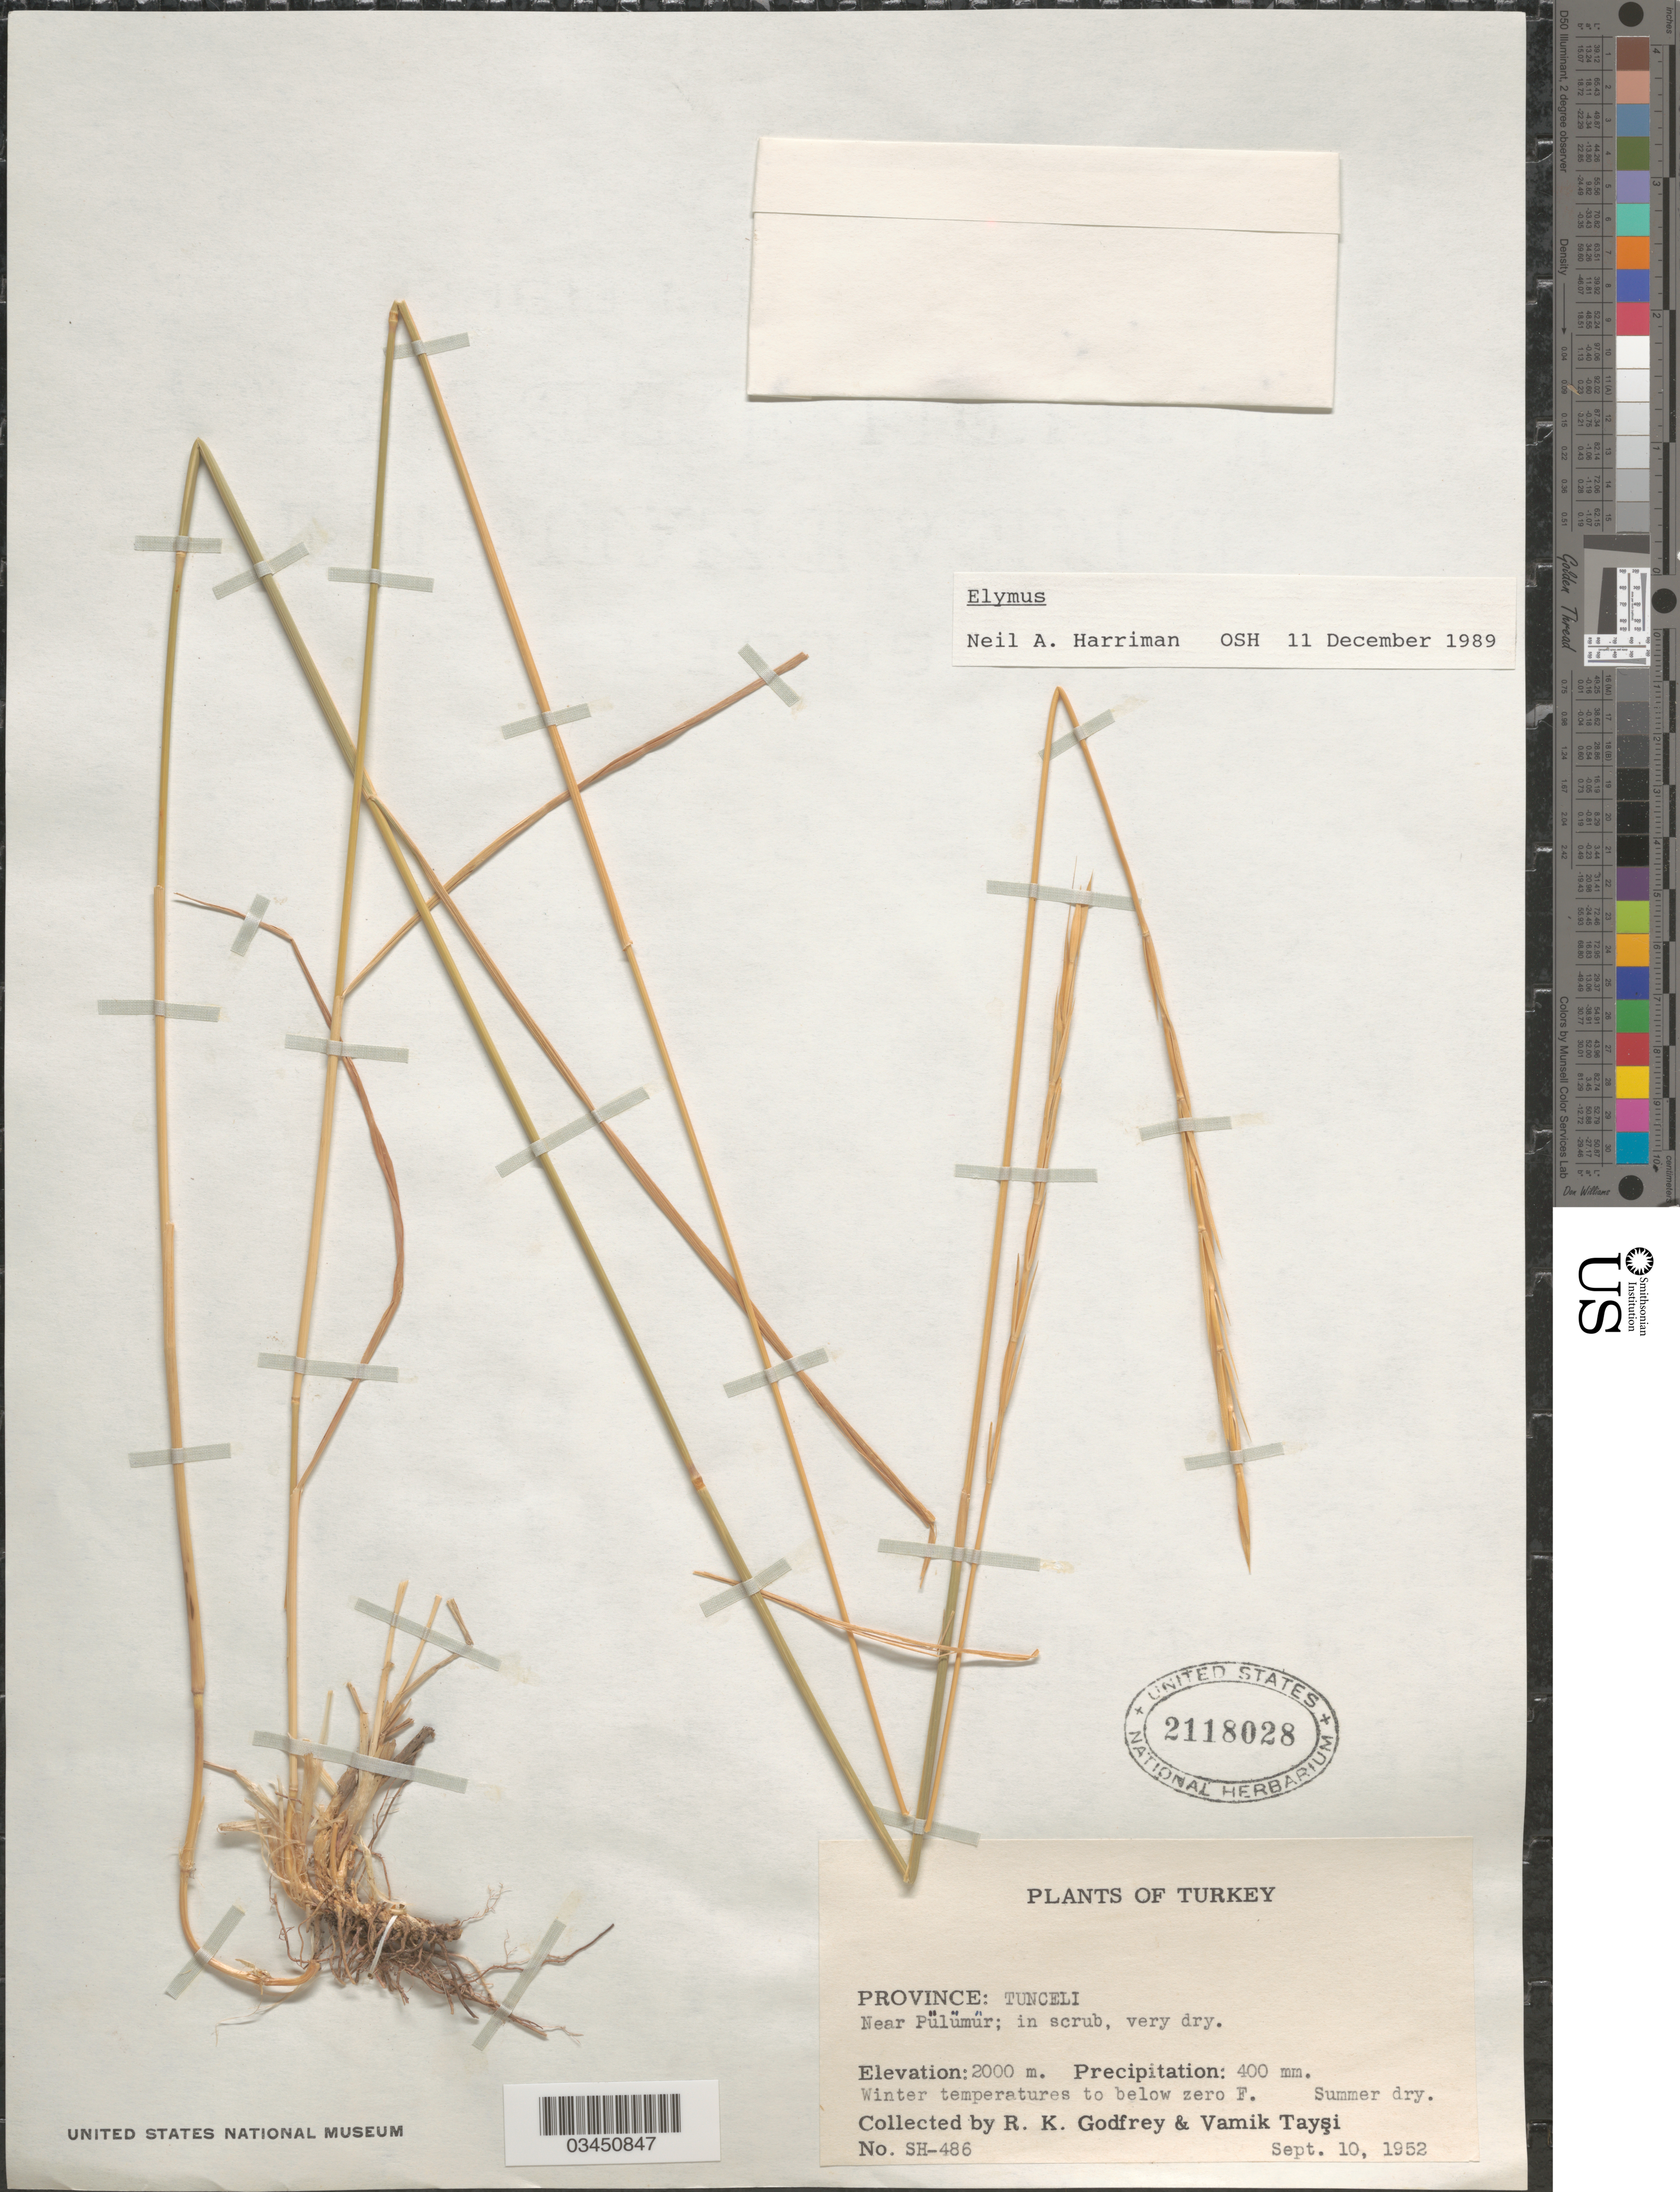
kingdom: Plantae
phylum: Tracheophyta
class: Liliopsida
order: Poales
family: Poaceae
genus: Elymus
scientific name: Elymus sp.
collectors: R. K. Godfrey & V. Taysi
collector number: SH-486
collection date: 1952-09-10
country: Turkey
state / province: Tunceli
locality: Near Pülümür; in scrub, very dry.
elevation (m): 2000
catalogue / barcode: US 2118028